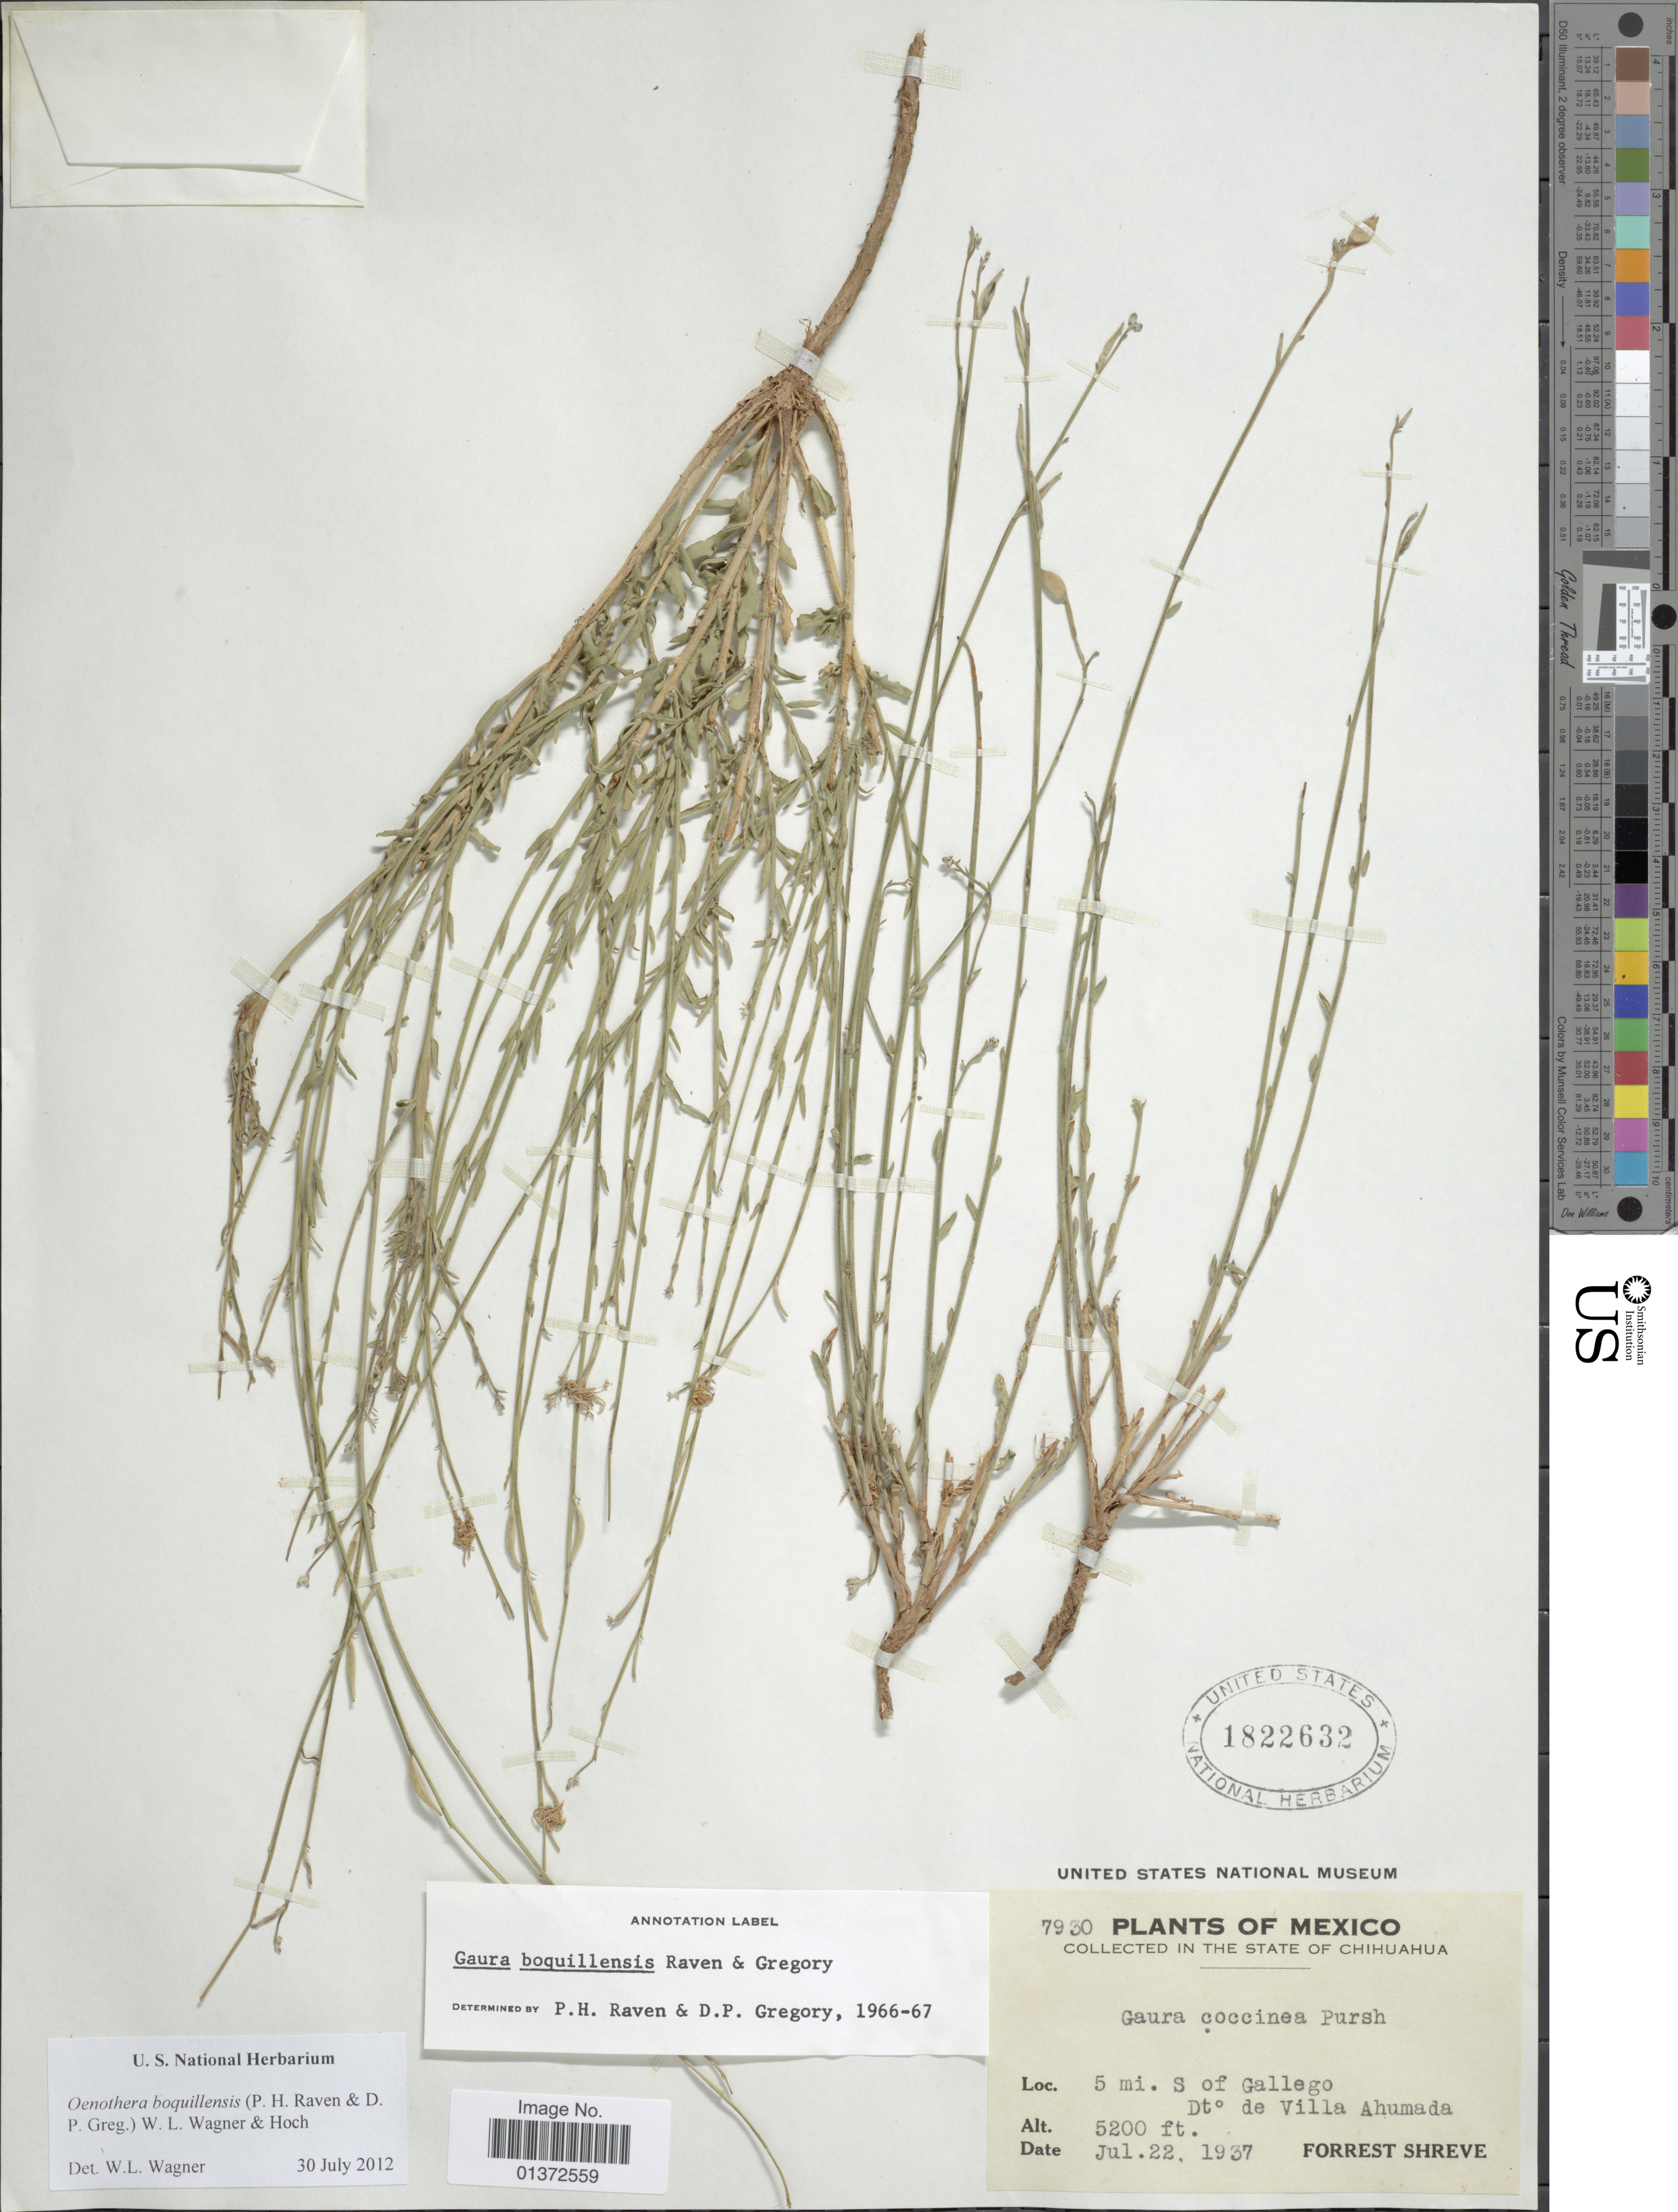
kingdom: Plantae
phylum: Tracheophyta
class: Magnoliopsida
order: Myrtales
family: Onagraceae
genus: Oenothera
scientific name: Oenothera boquillensis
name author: (P.H. Raven & D.P. Greg.) W.L. Wagner & Hoch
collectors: F. Shreve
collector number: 7930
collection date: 1937-07-22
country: Mexico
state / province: Chihuahua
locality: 5 mi. S of Gallego, Dto. de Villa Ahumada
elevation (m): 1585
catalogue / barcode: US 1822632